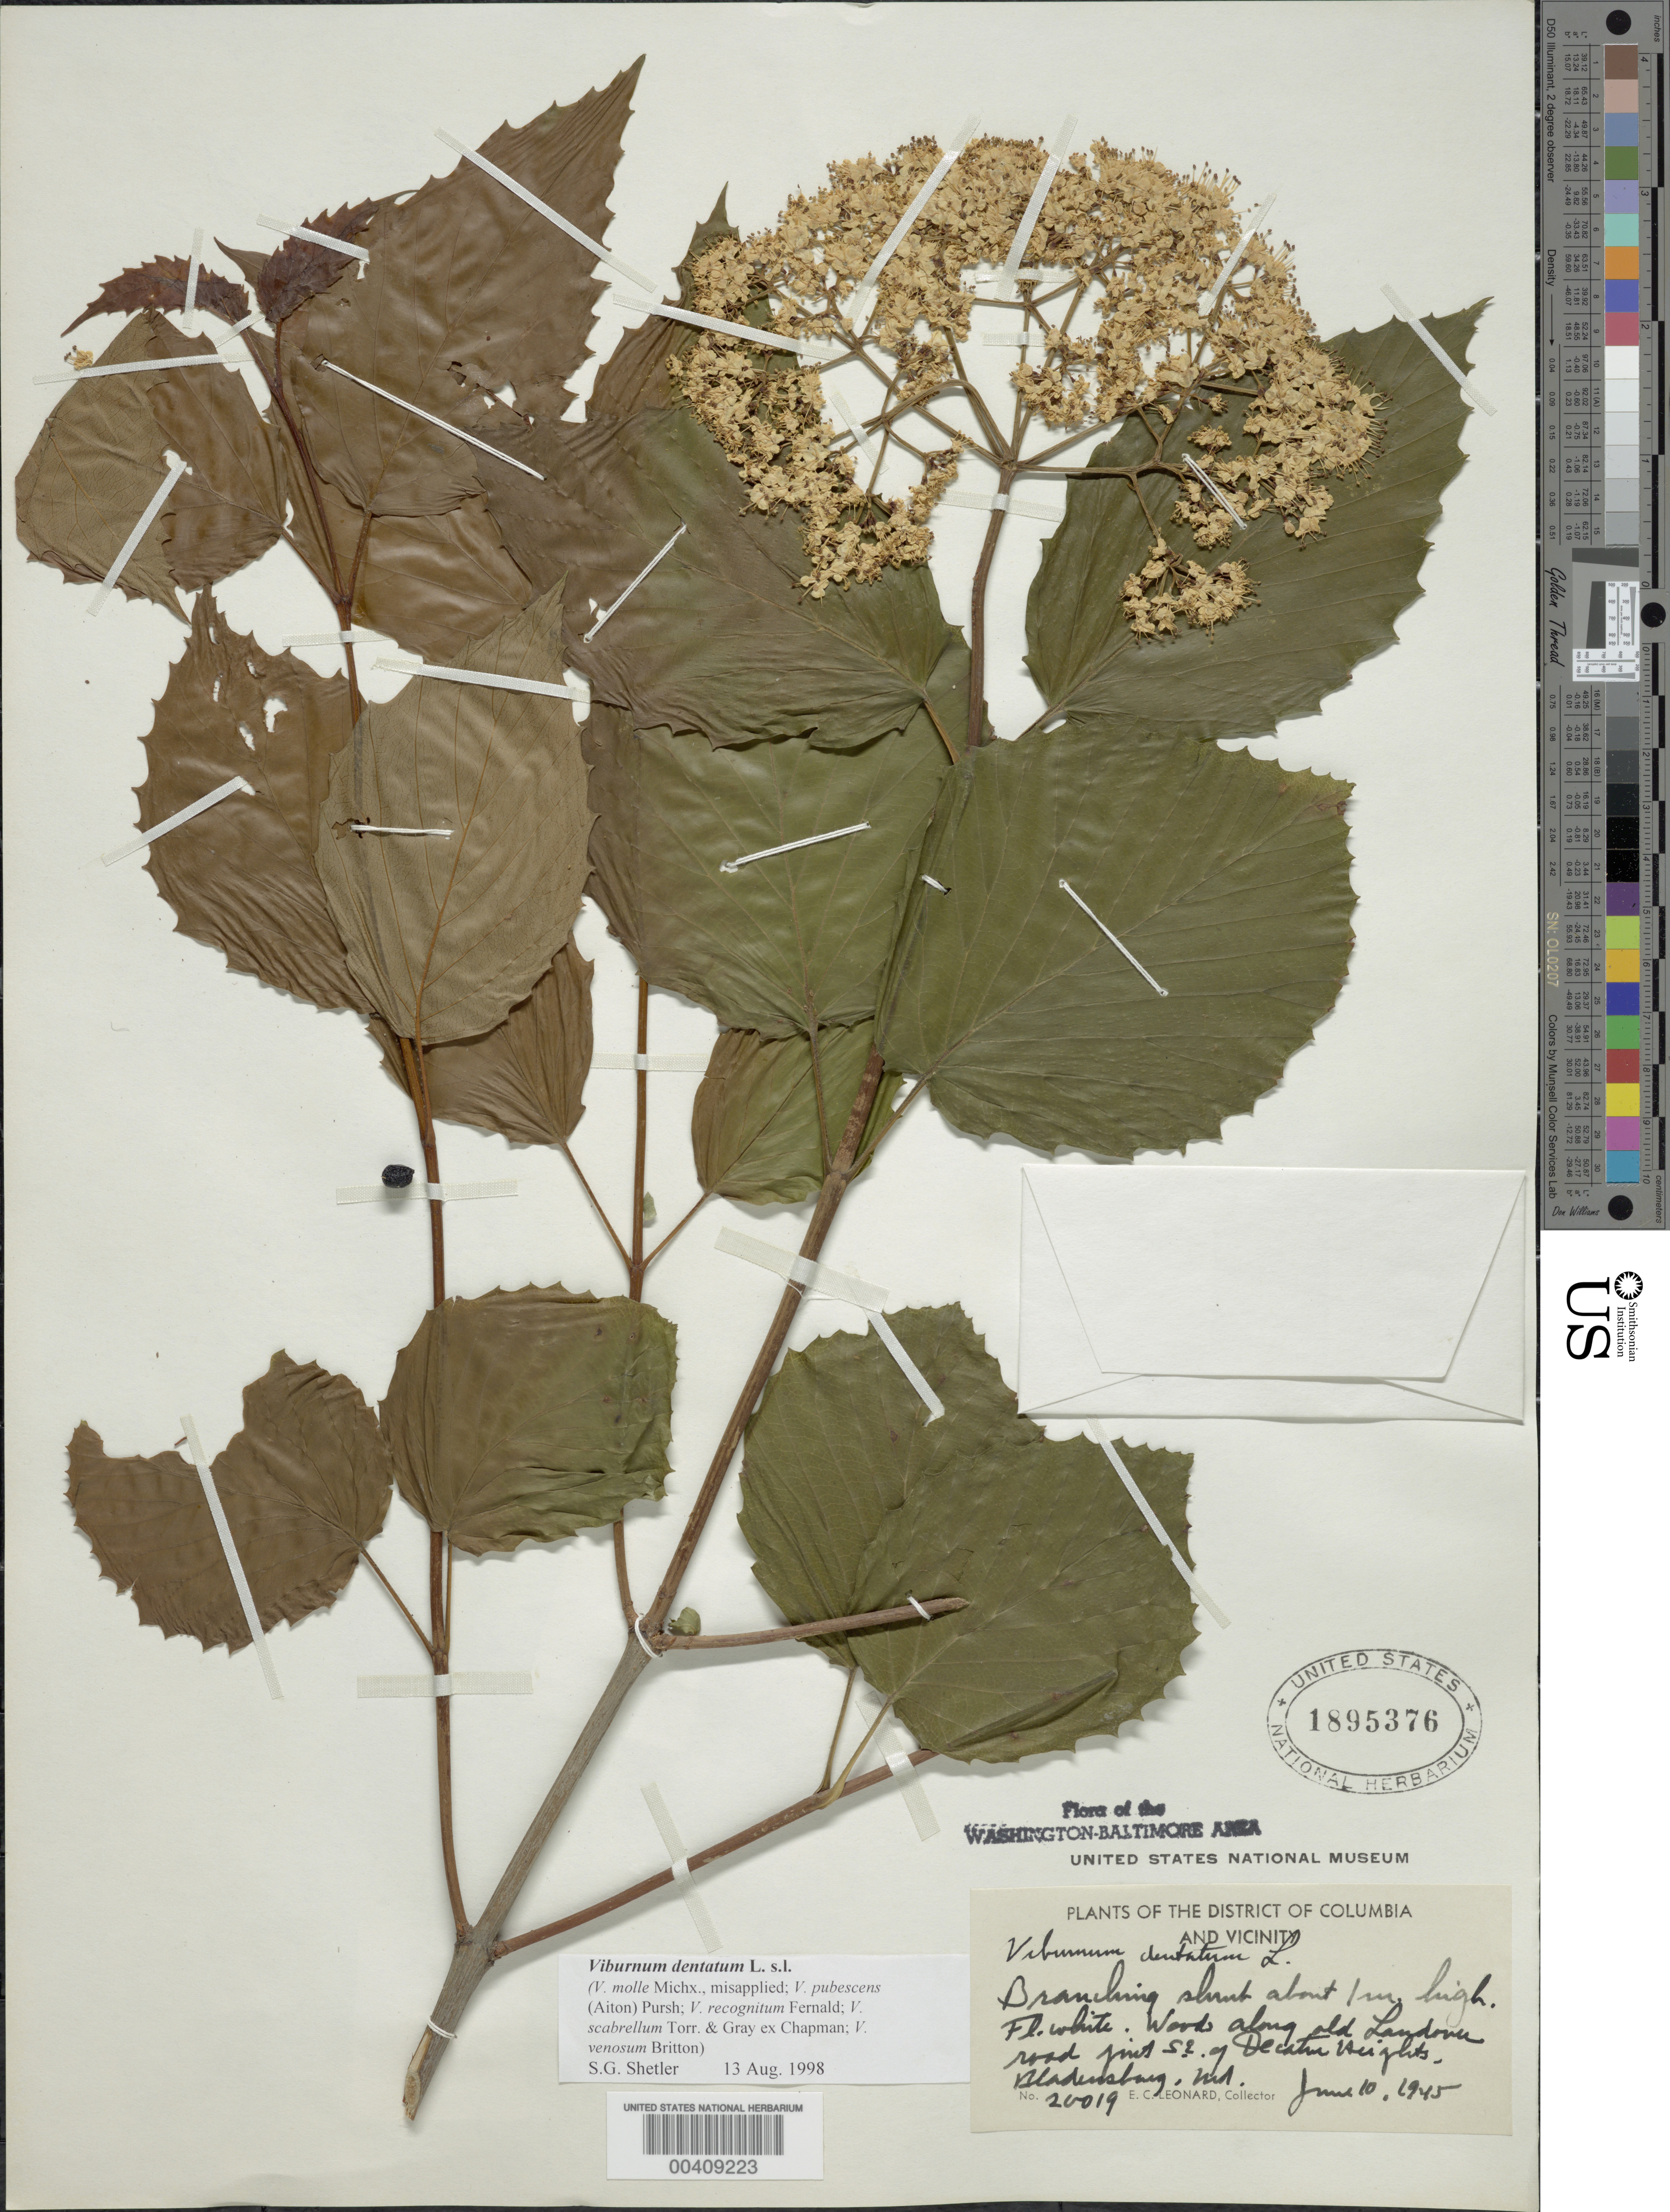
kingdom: Plantae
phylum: Tracheophyta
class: Magnoliopsida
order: Dipsacales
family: Viburnaceae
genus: Viburnum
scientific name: Viburnum dentatum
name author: L.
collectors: E. C. Leonard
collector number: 20019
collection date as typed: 10 Jun 1945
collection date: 1945-06-10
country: United States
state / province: Maryland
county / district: Prince George's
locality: Bladensburg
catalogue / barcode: US 1895376